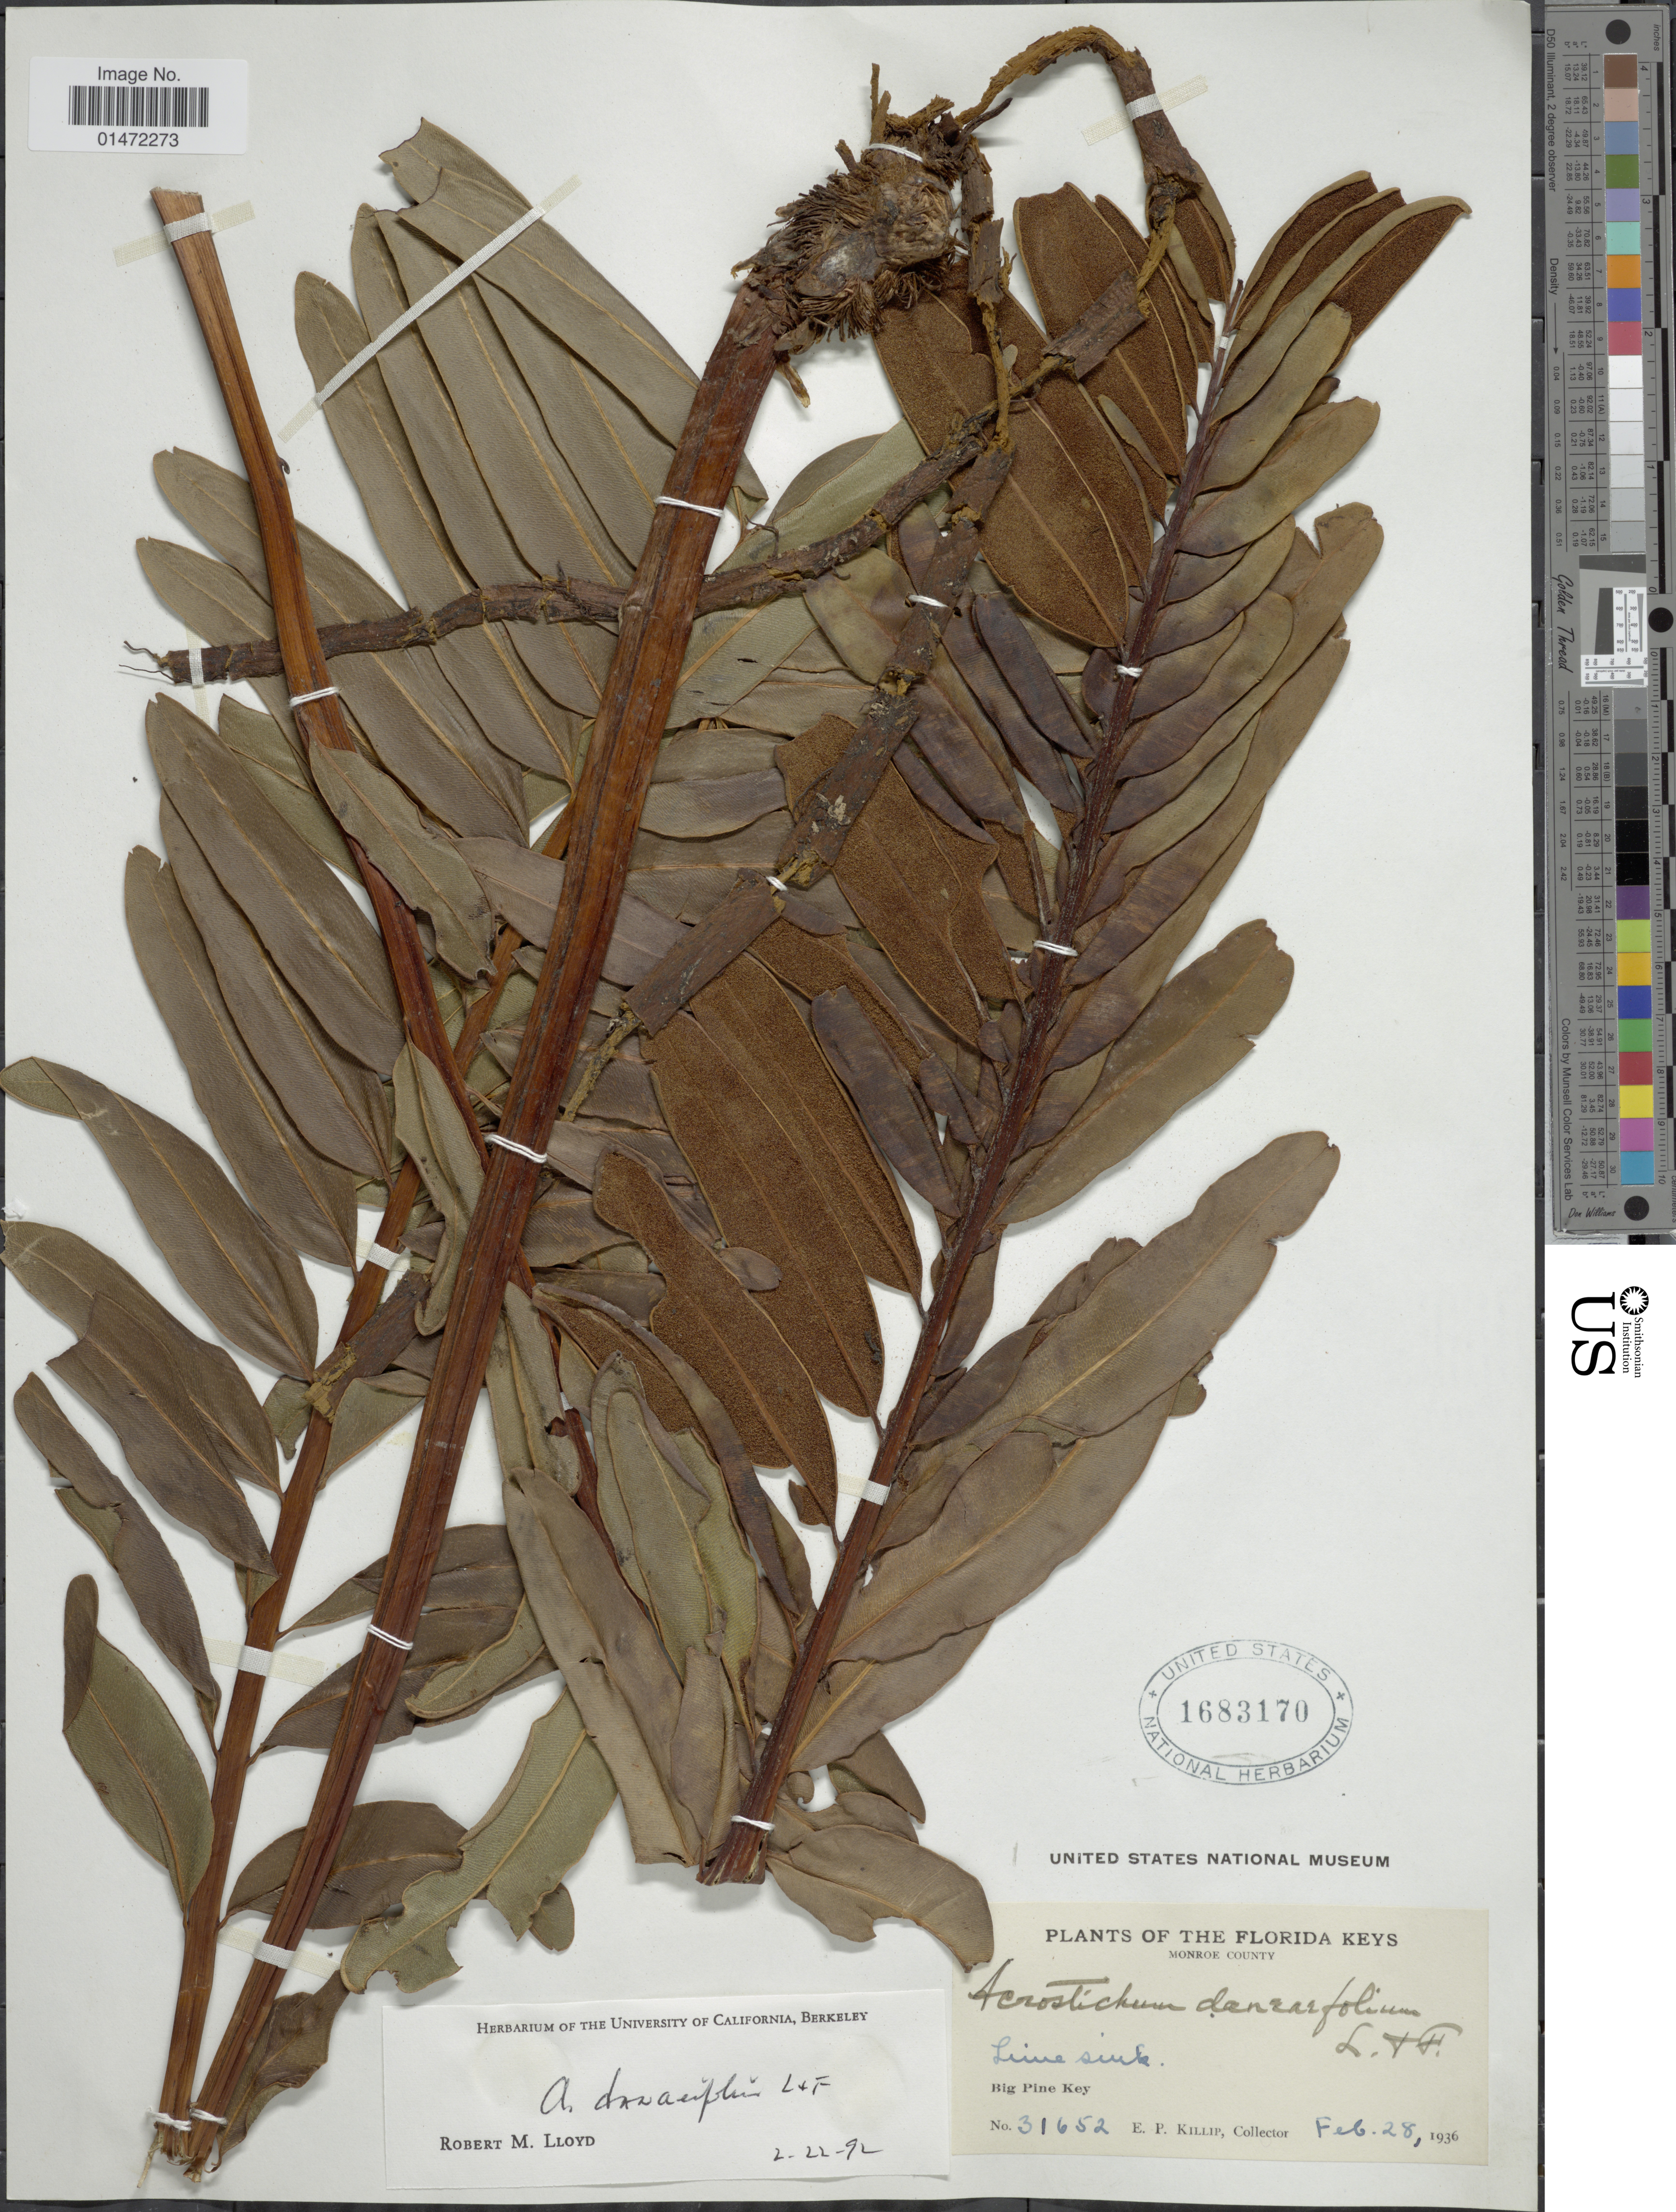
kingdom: Plantae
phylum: Tracheophyta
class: Polypodiopsida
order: Polypodiales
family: Pteridaceae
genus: Acrostichum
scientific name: Acrostichum danaeifolium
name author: Langsd. & Fisch.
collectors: E. P. Killip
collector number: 31652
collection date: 1936-02-28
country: United States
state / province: Florida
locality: Florida Keys. Monroe County. Big Pine Key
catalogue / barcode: US 1683170